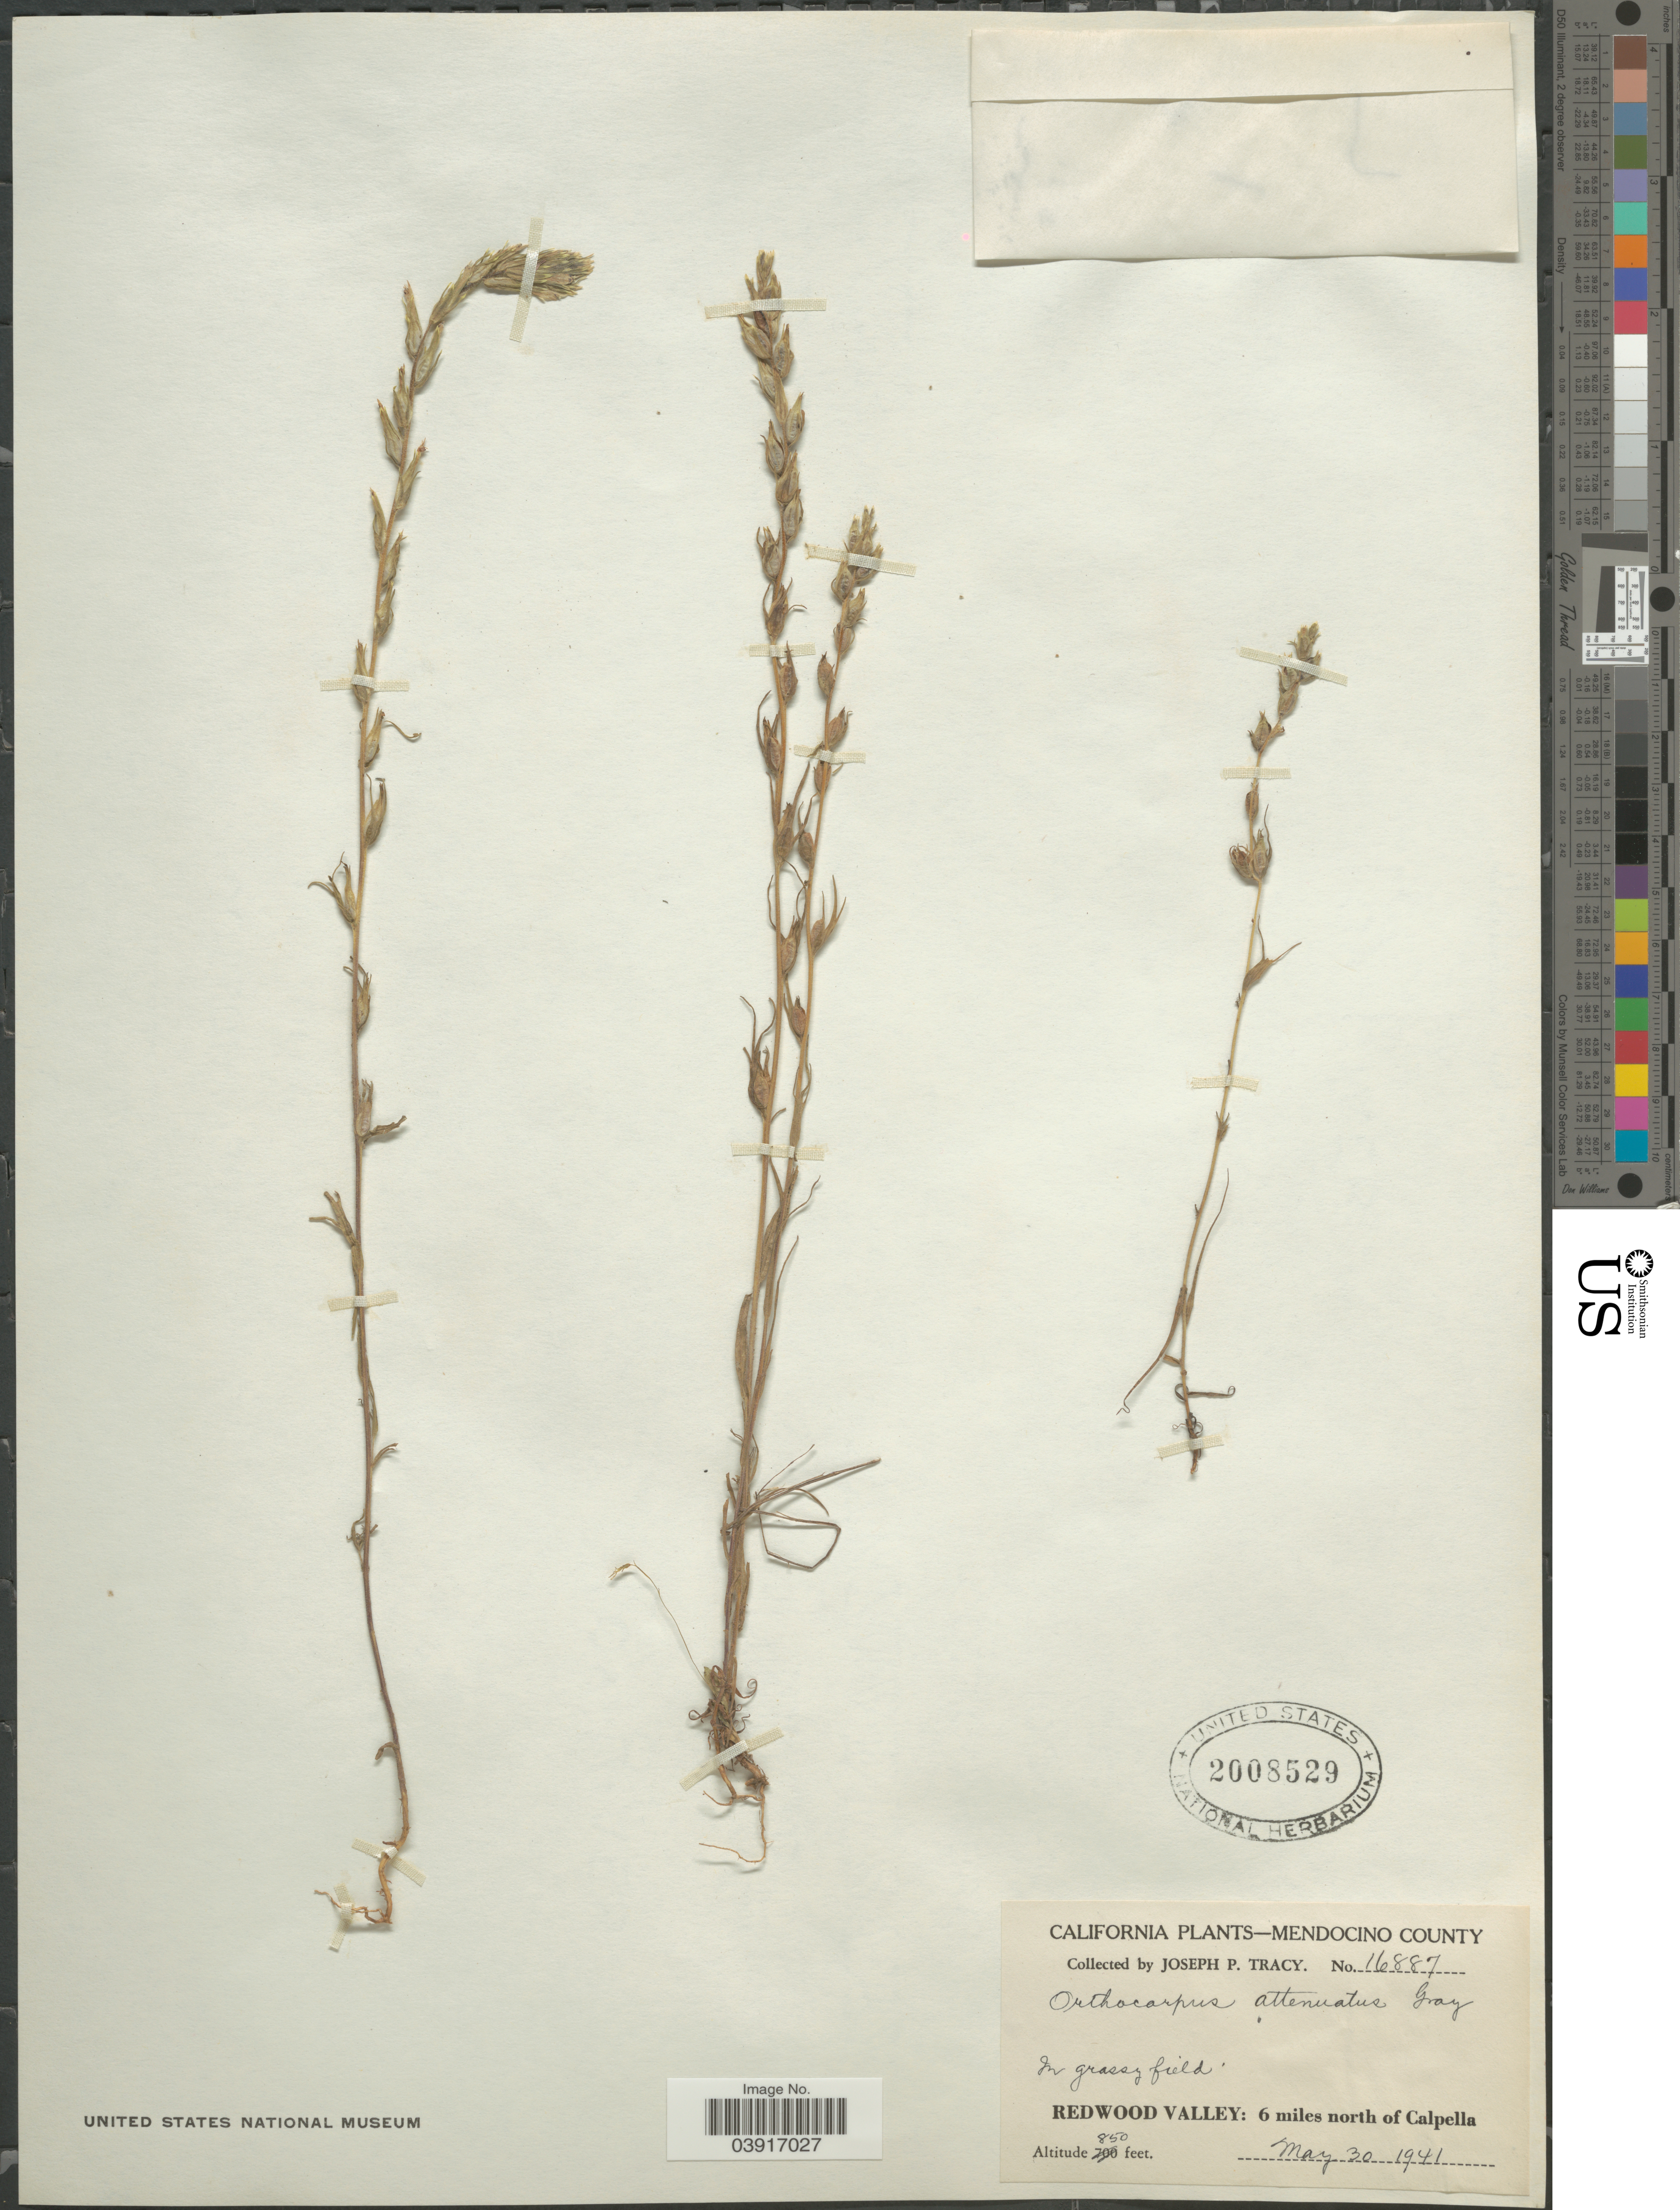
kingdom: Plantae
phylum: Tracheophyta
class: Magnoliopsida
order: Lamiales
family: Orobanchaceae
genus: Orthocarpus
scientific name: Orthocarpus attenuatus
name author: A. Gray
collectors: J. Tracy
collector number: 16887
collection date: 1941-05-30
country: United States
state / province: California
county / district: Mendocino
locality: Mendocino County. In grassy field. Redwood Valley: 6 miles north of Calpella.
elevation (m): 259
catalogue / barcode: US 2008529